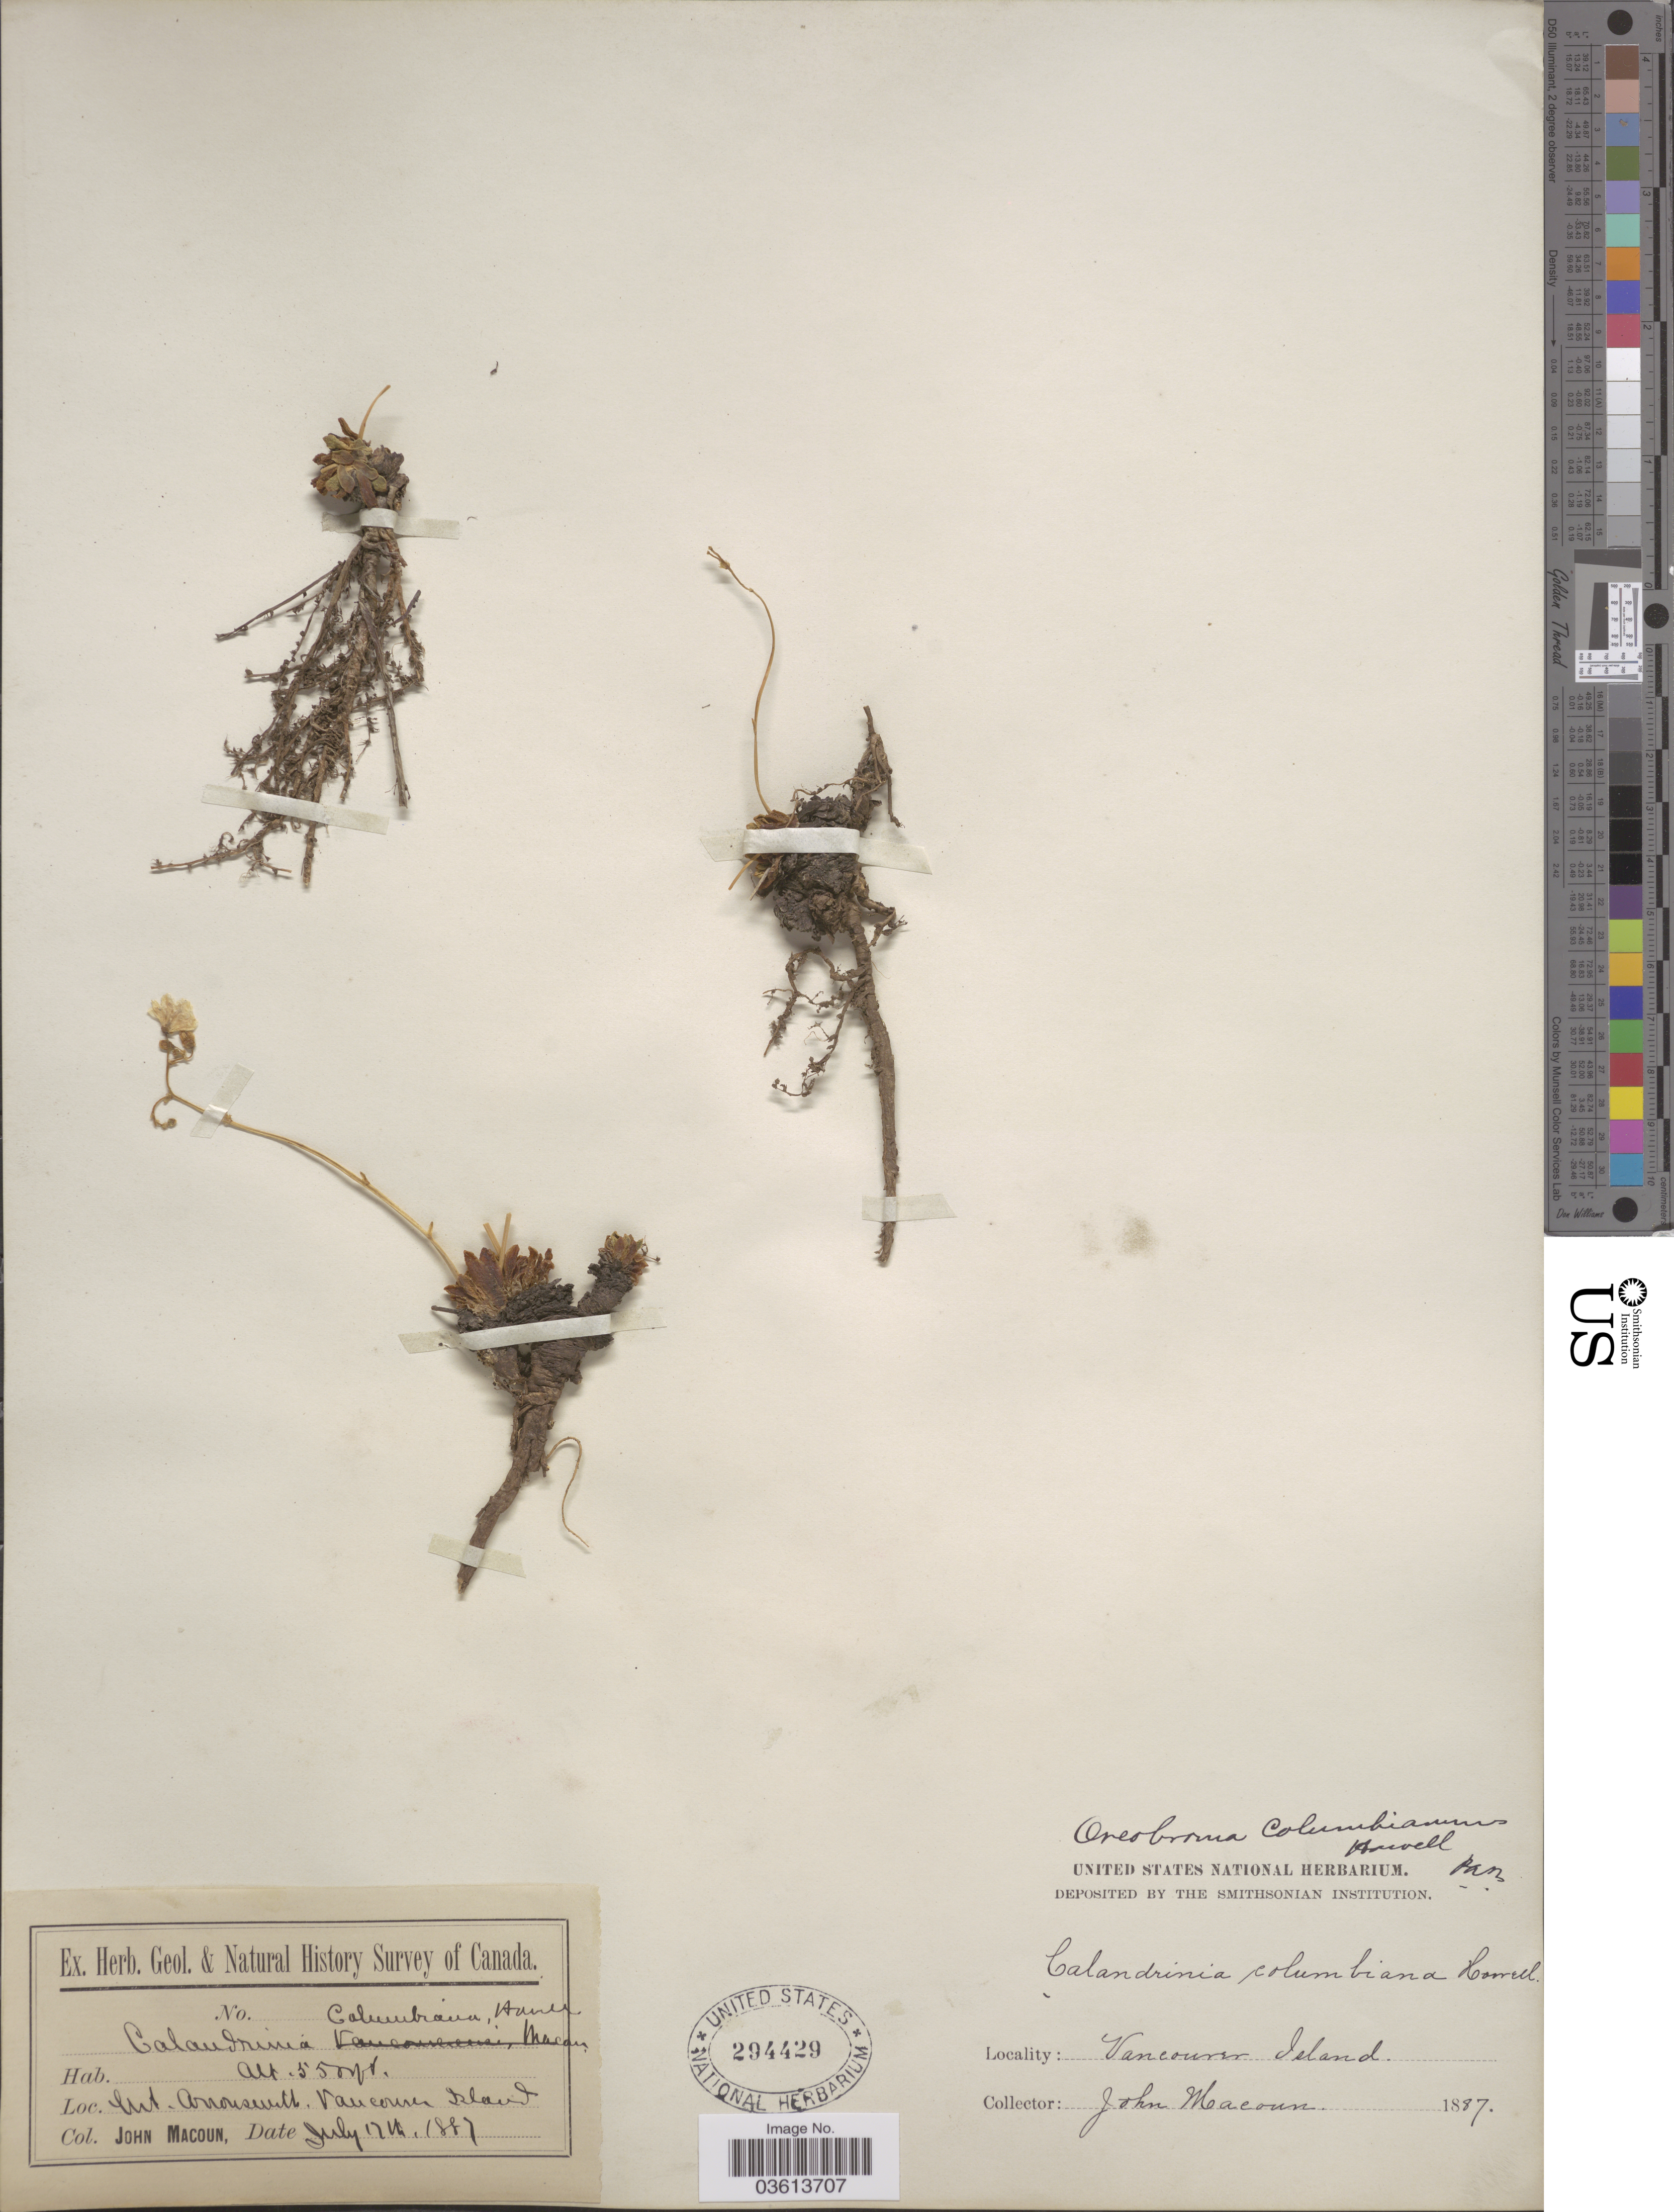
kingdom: Plantae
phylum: Tracheophyta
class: Magnoliopsida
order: Caryophyllales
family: Montiaceae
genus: Lewisia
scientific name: Lewisia columbiana var. rupicola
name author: (English) C.L. Hitchc.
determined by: Strong, Mark T., (BOT), Smithsonian Institution - National Museum of Natural History (UNITED STATES)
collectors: J. Macoun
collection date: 1887-07-17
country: Canada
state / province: British Columbia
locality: Mt. Arrowsmith. Vancouver Island.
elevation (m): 1676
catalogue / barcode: US 294429